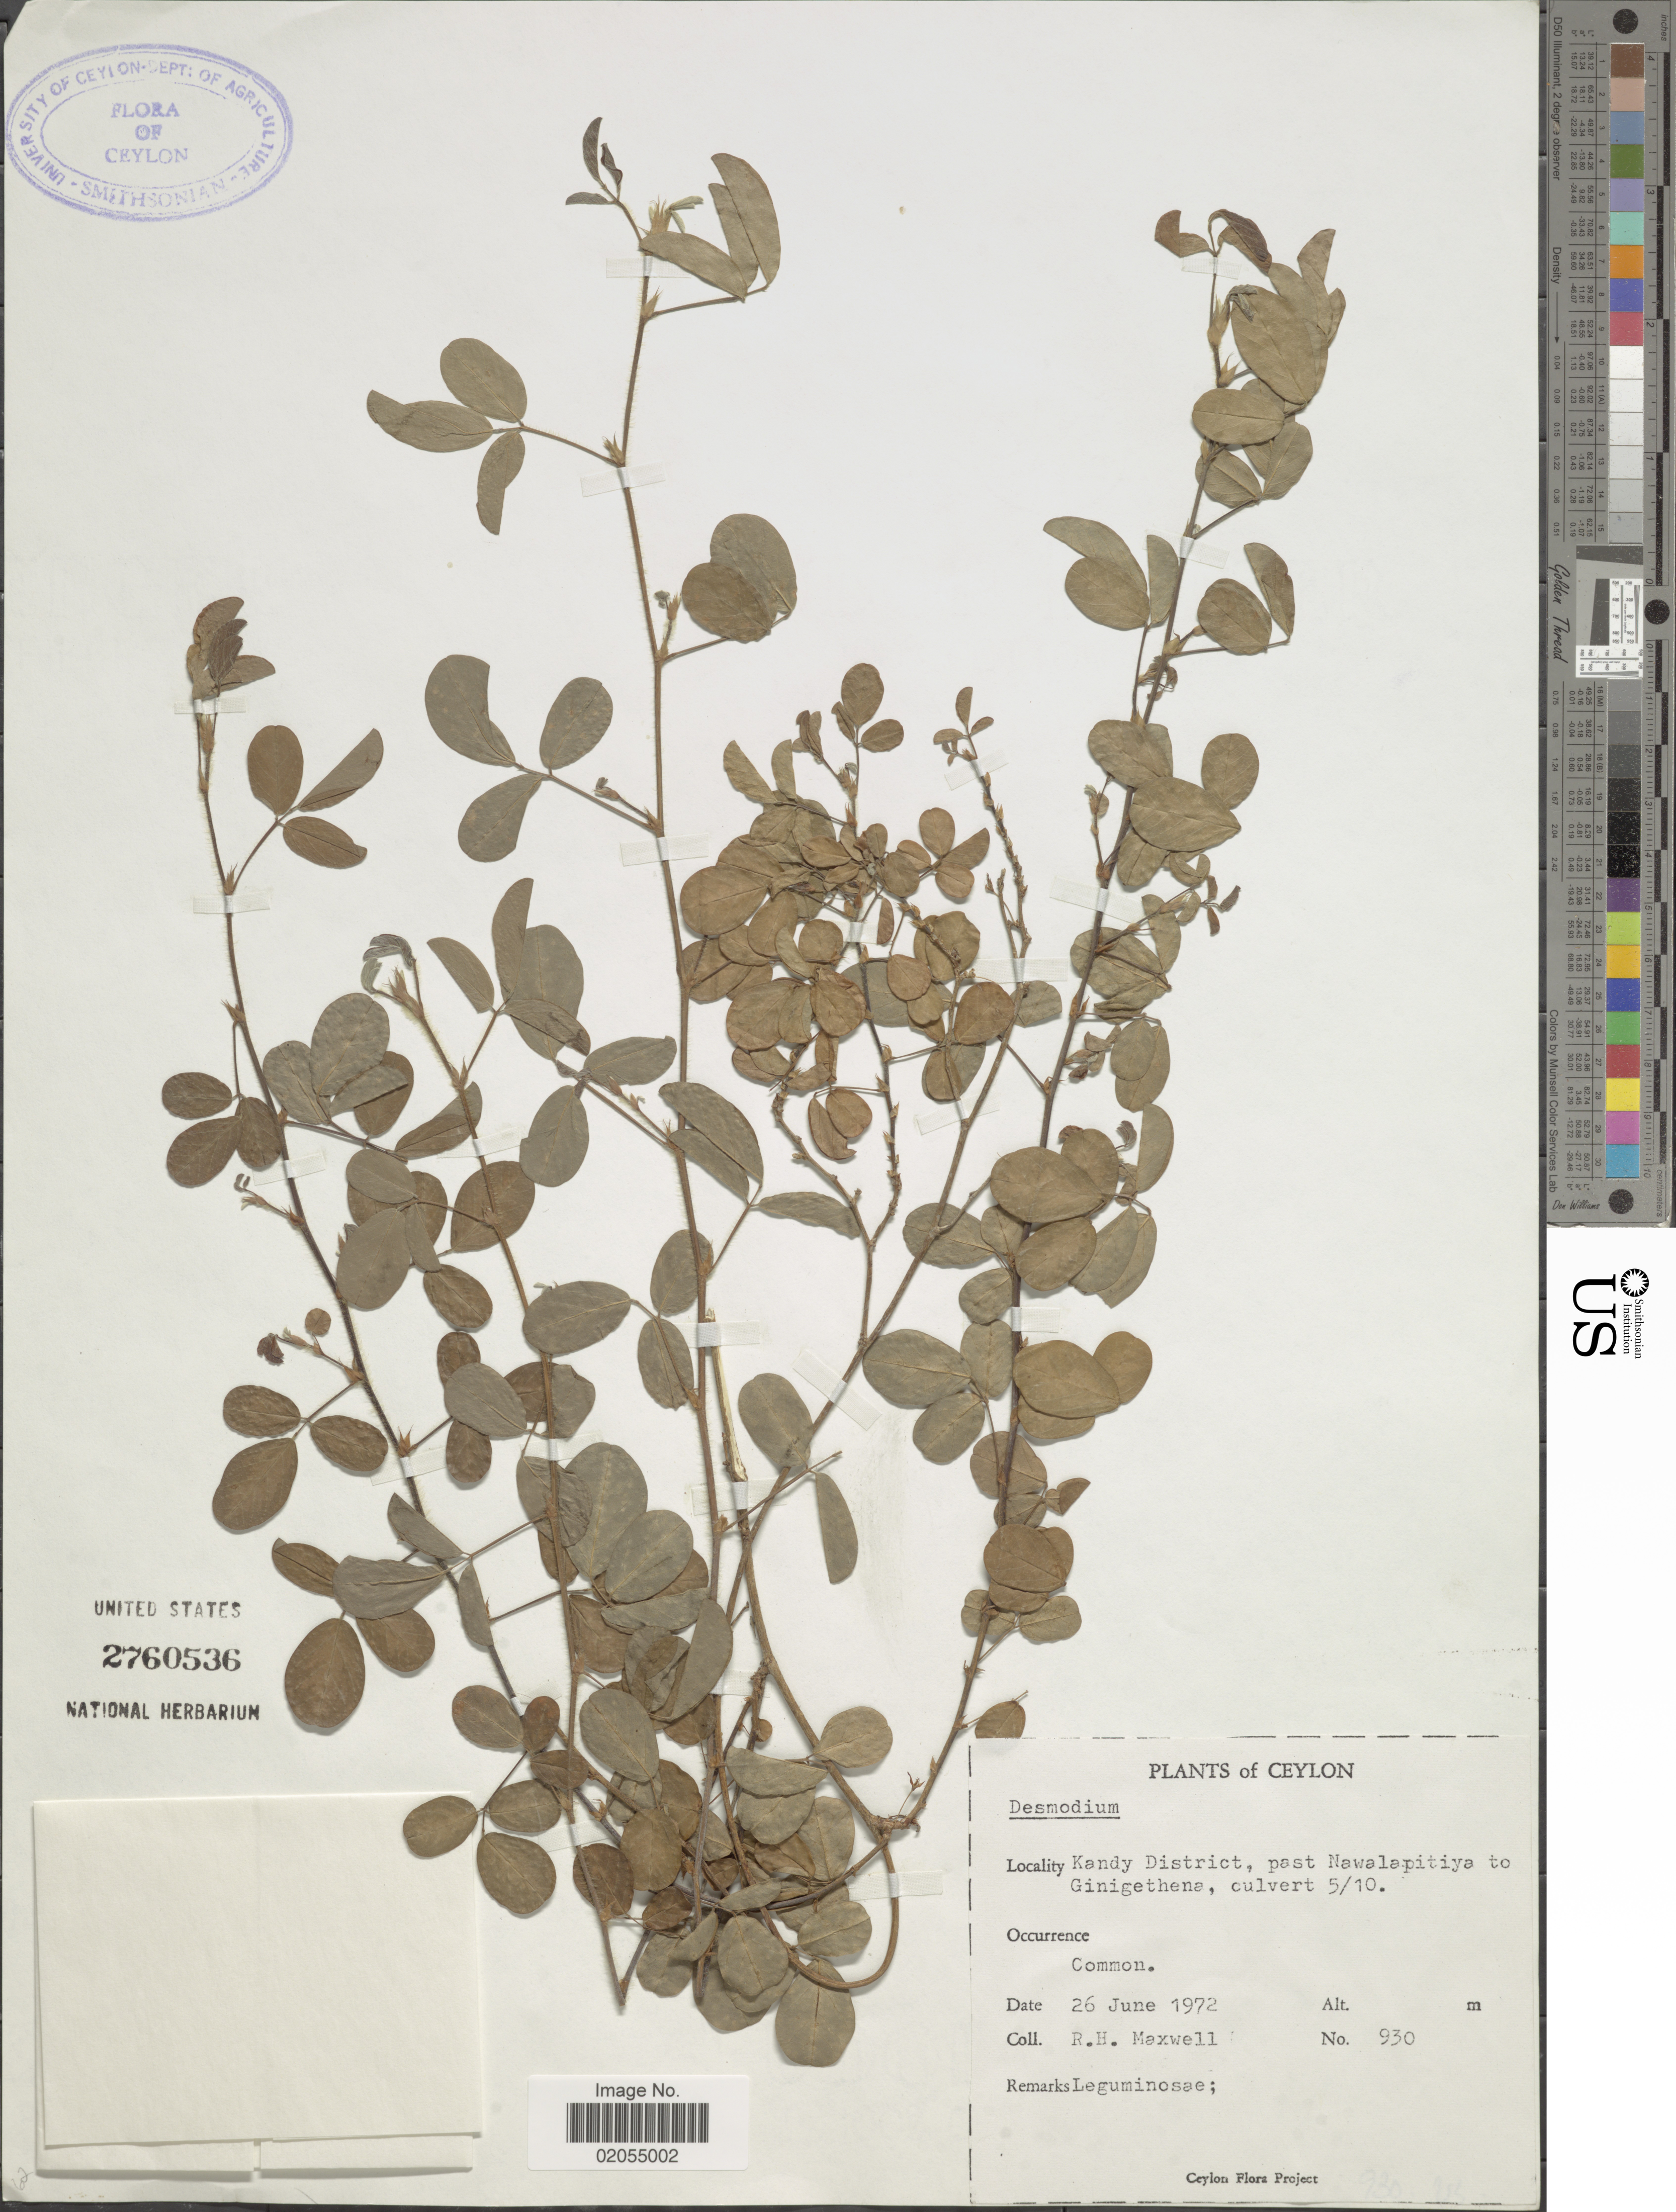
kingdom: Plantae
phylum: Tracheophyta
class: Magnoliopsida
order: Fabales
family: Fabaceae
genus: Desmodium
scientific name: Desmodium sp.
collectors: R. Maxwell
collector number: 930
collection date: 1972-06-26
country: Sri Lanka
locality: Ceylon. Kandy District, past Nawlapitiya to Ginigethene, culvert 5/10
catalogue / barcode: US 2760536